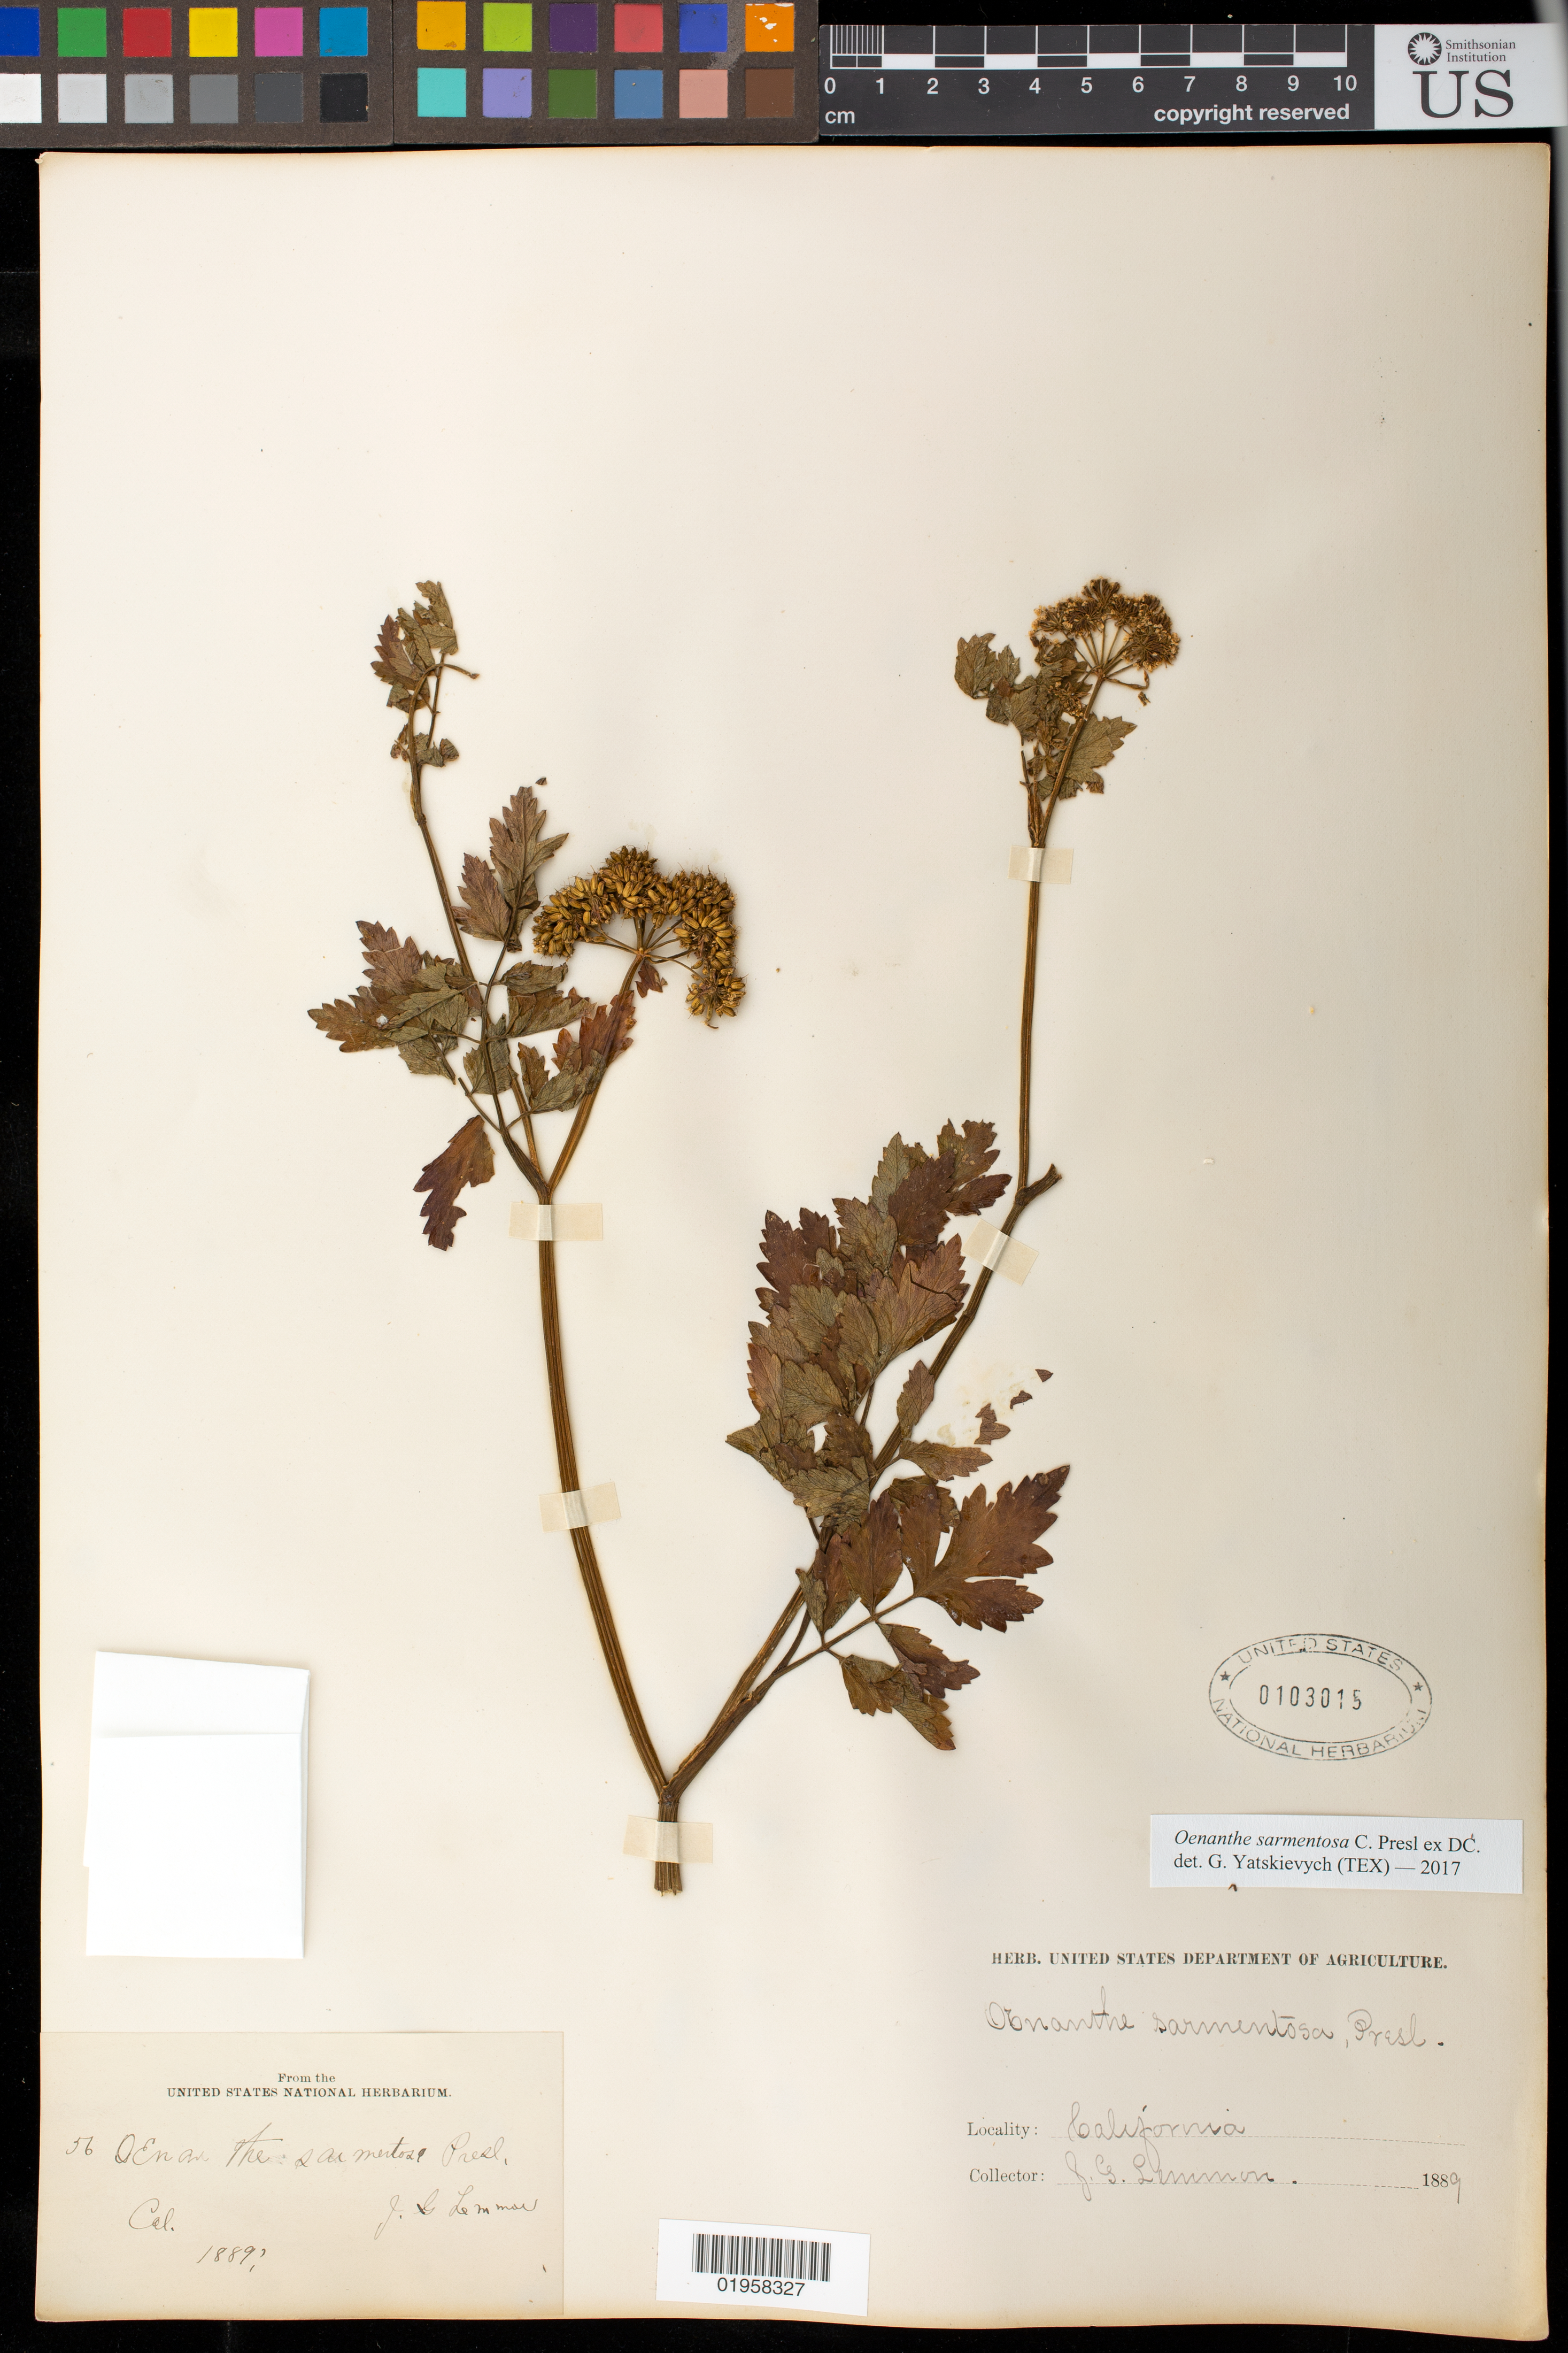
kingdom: Plantae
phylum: Tracheophyta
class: Magnoliopsida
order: Apiales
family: Apiaceae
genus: Oenanthe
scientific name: Oenanthe sarmentosa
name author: C. Presl ex DC.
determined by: Yatskievych, G. A.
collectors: J. G. Lemmon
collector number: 56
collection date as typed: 1889?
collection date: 1889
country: United States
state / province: California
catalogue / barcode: US 103015